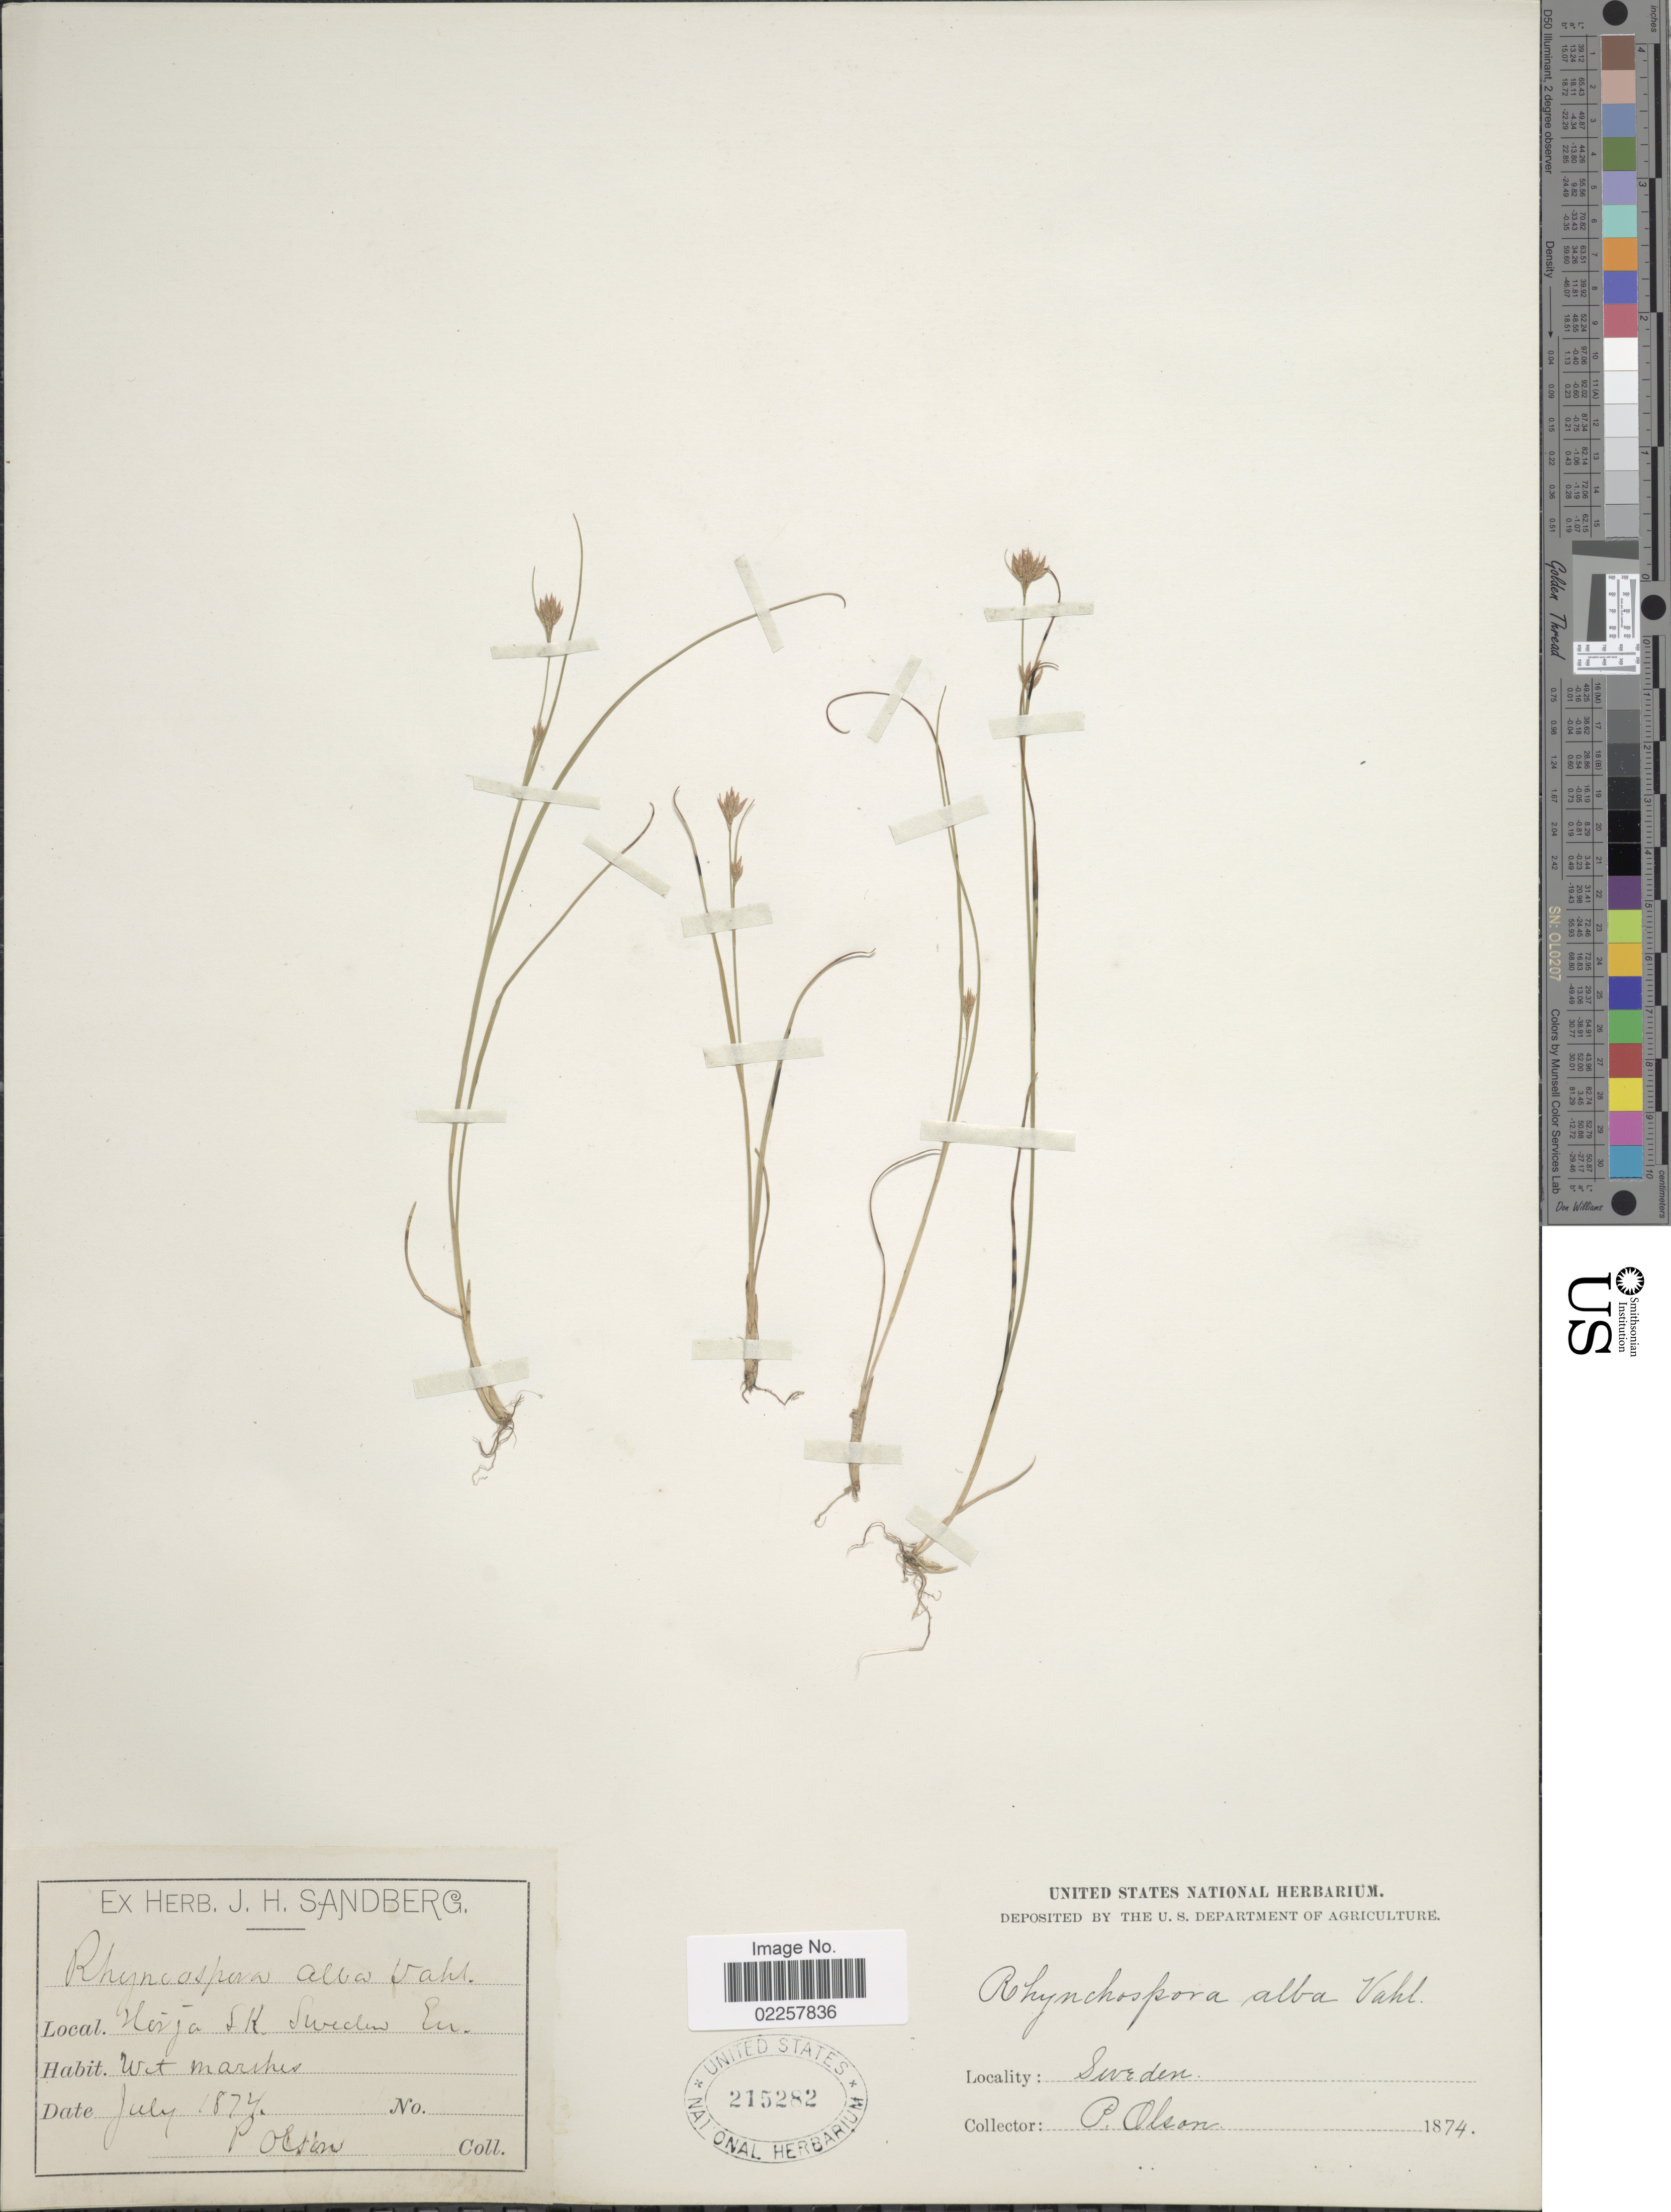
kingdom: Plantae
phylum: Tracheophyta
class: Liliopsida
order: Poales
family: Cyperaceae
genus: Rhynchospora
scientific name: Rhynchospora alba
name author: (L.) Vahl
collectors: P. Olson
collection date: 1874-07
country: Sweden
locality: Herja Sk. Sweden Eu.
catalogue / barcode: US 215282